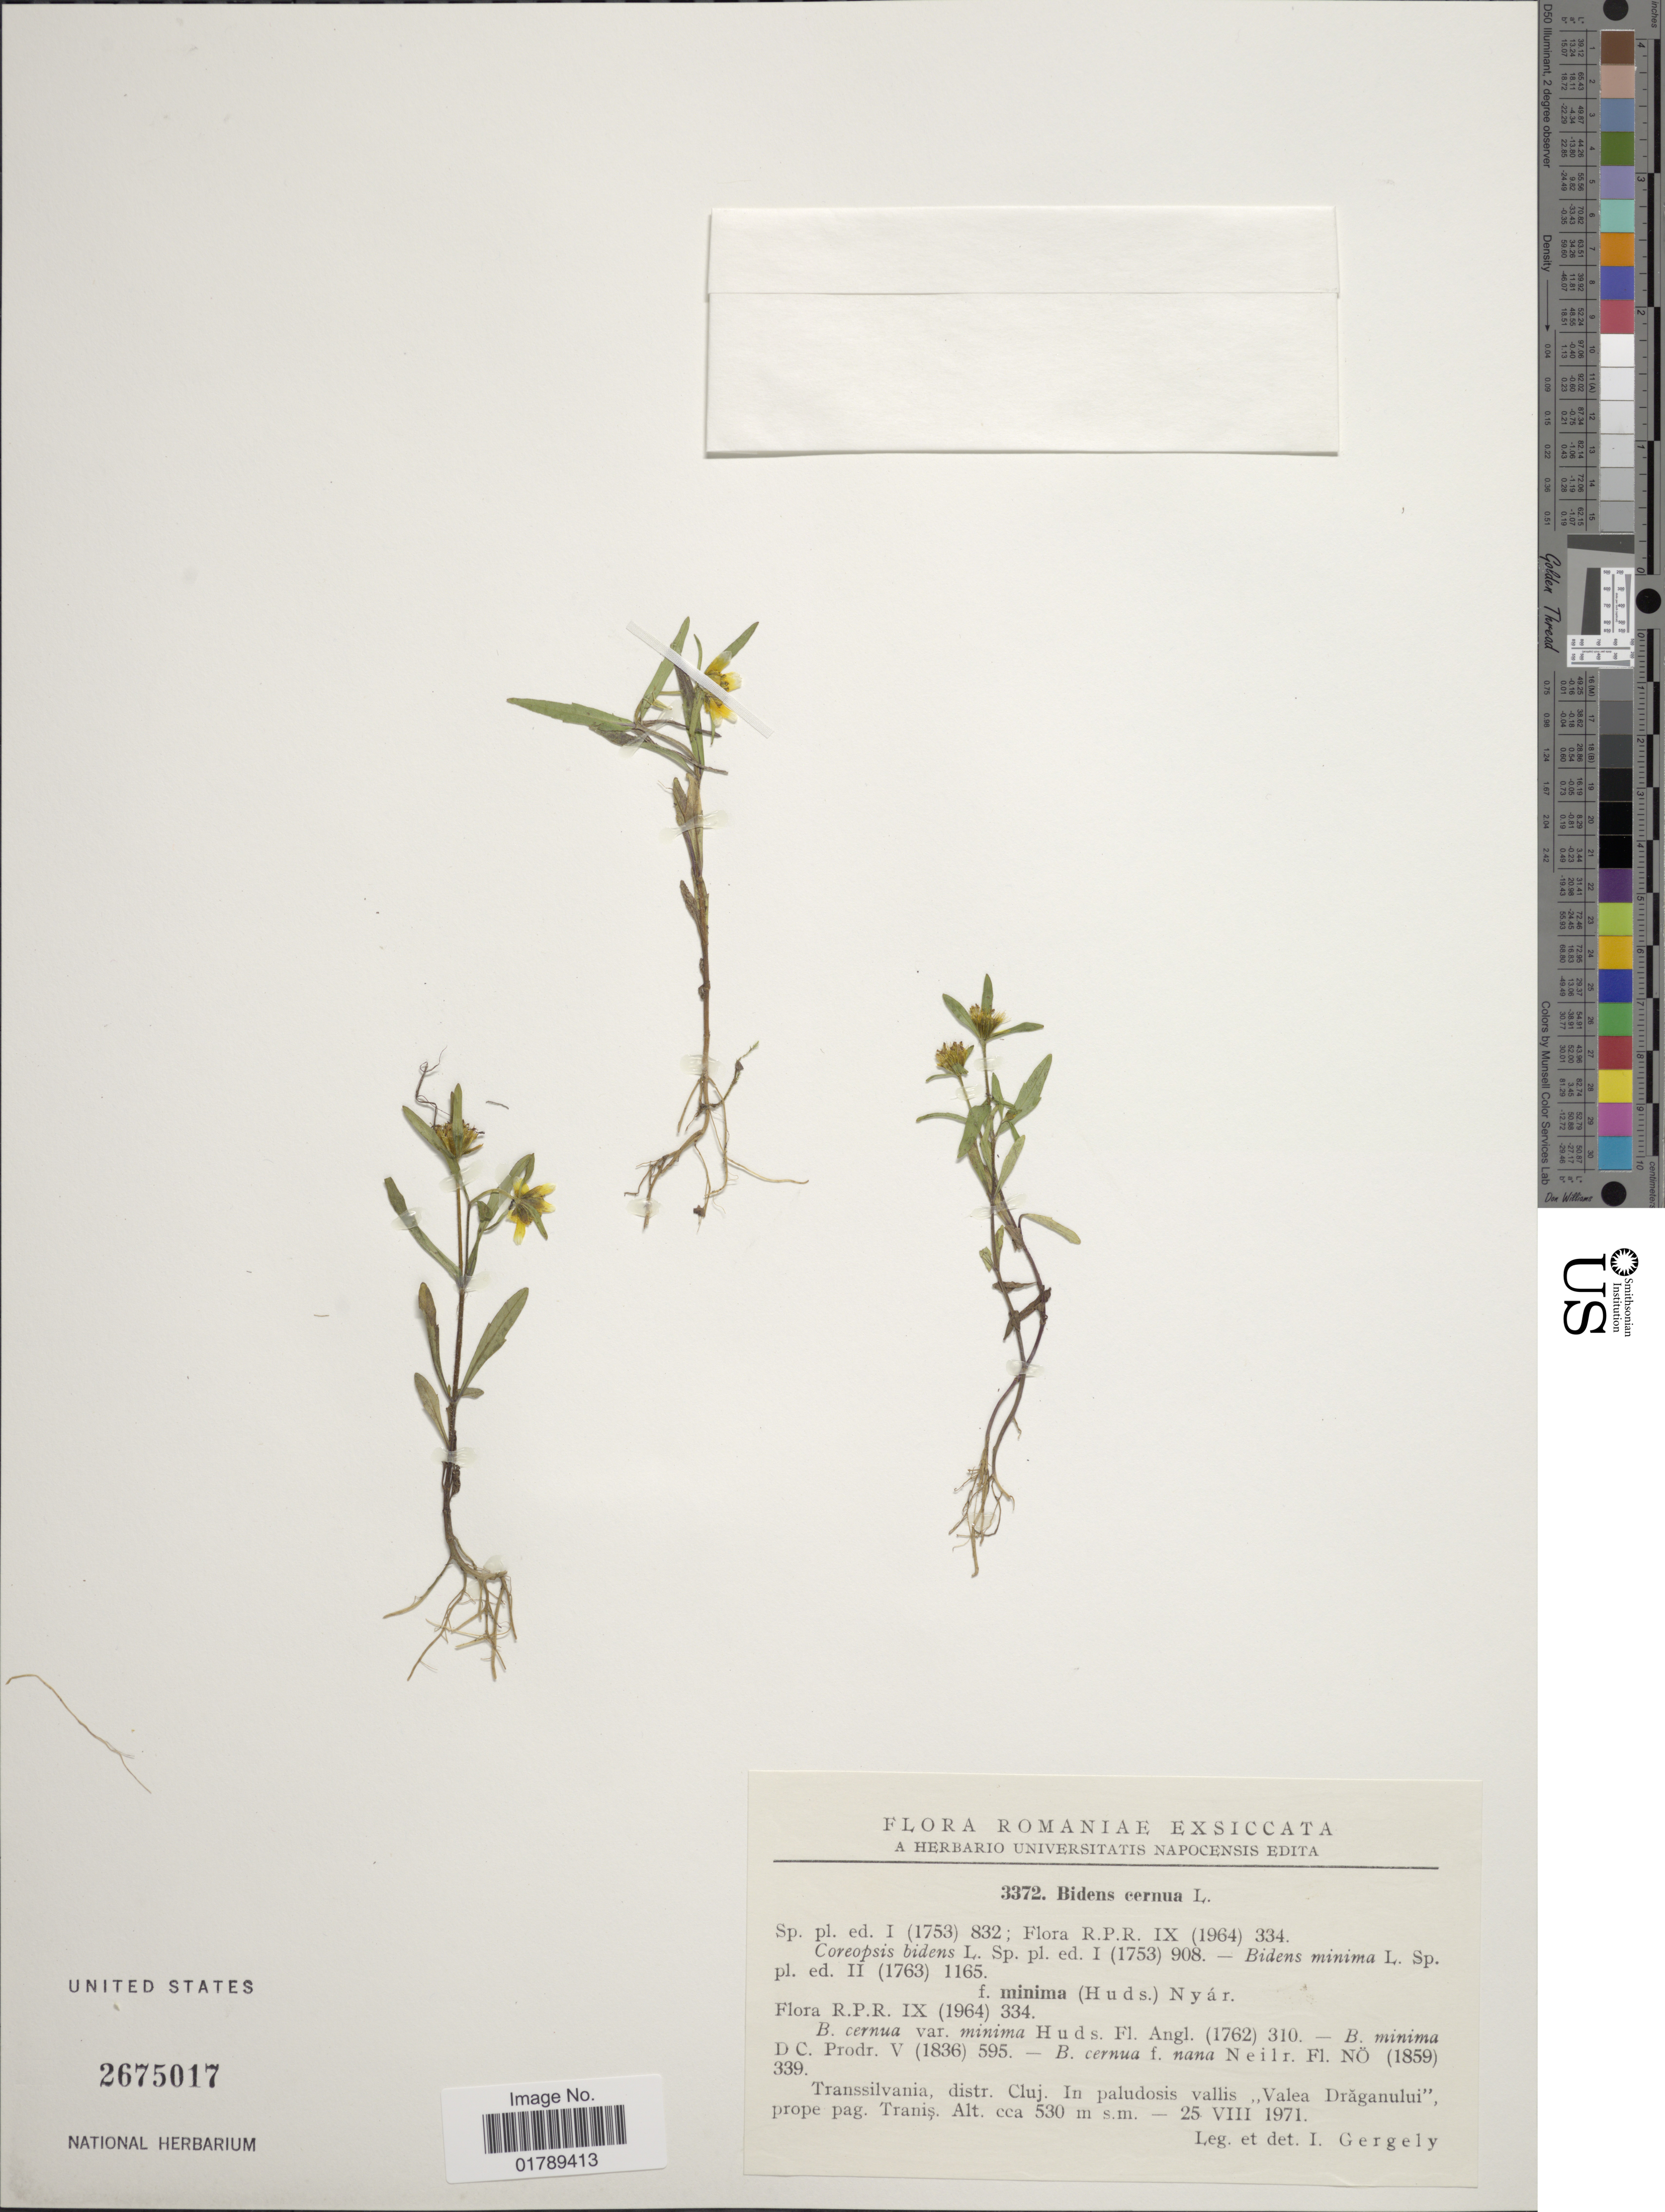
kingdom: Plantae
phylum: Tracheophyta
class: Magnoliopsida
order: Asterales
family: Asteraceae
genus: Bidens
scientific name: Bidens cernua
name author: L.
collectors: I. Gergely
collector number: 3372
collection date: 1971-08-25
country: Romania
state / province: Cluj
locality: Transsilvania, distr. Cluj. In paludosis vallis "Valea Draganului", prope pag. Tranis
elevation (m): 530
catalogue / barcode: US 2675017